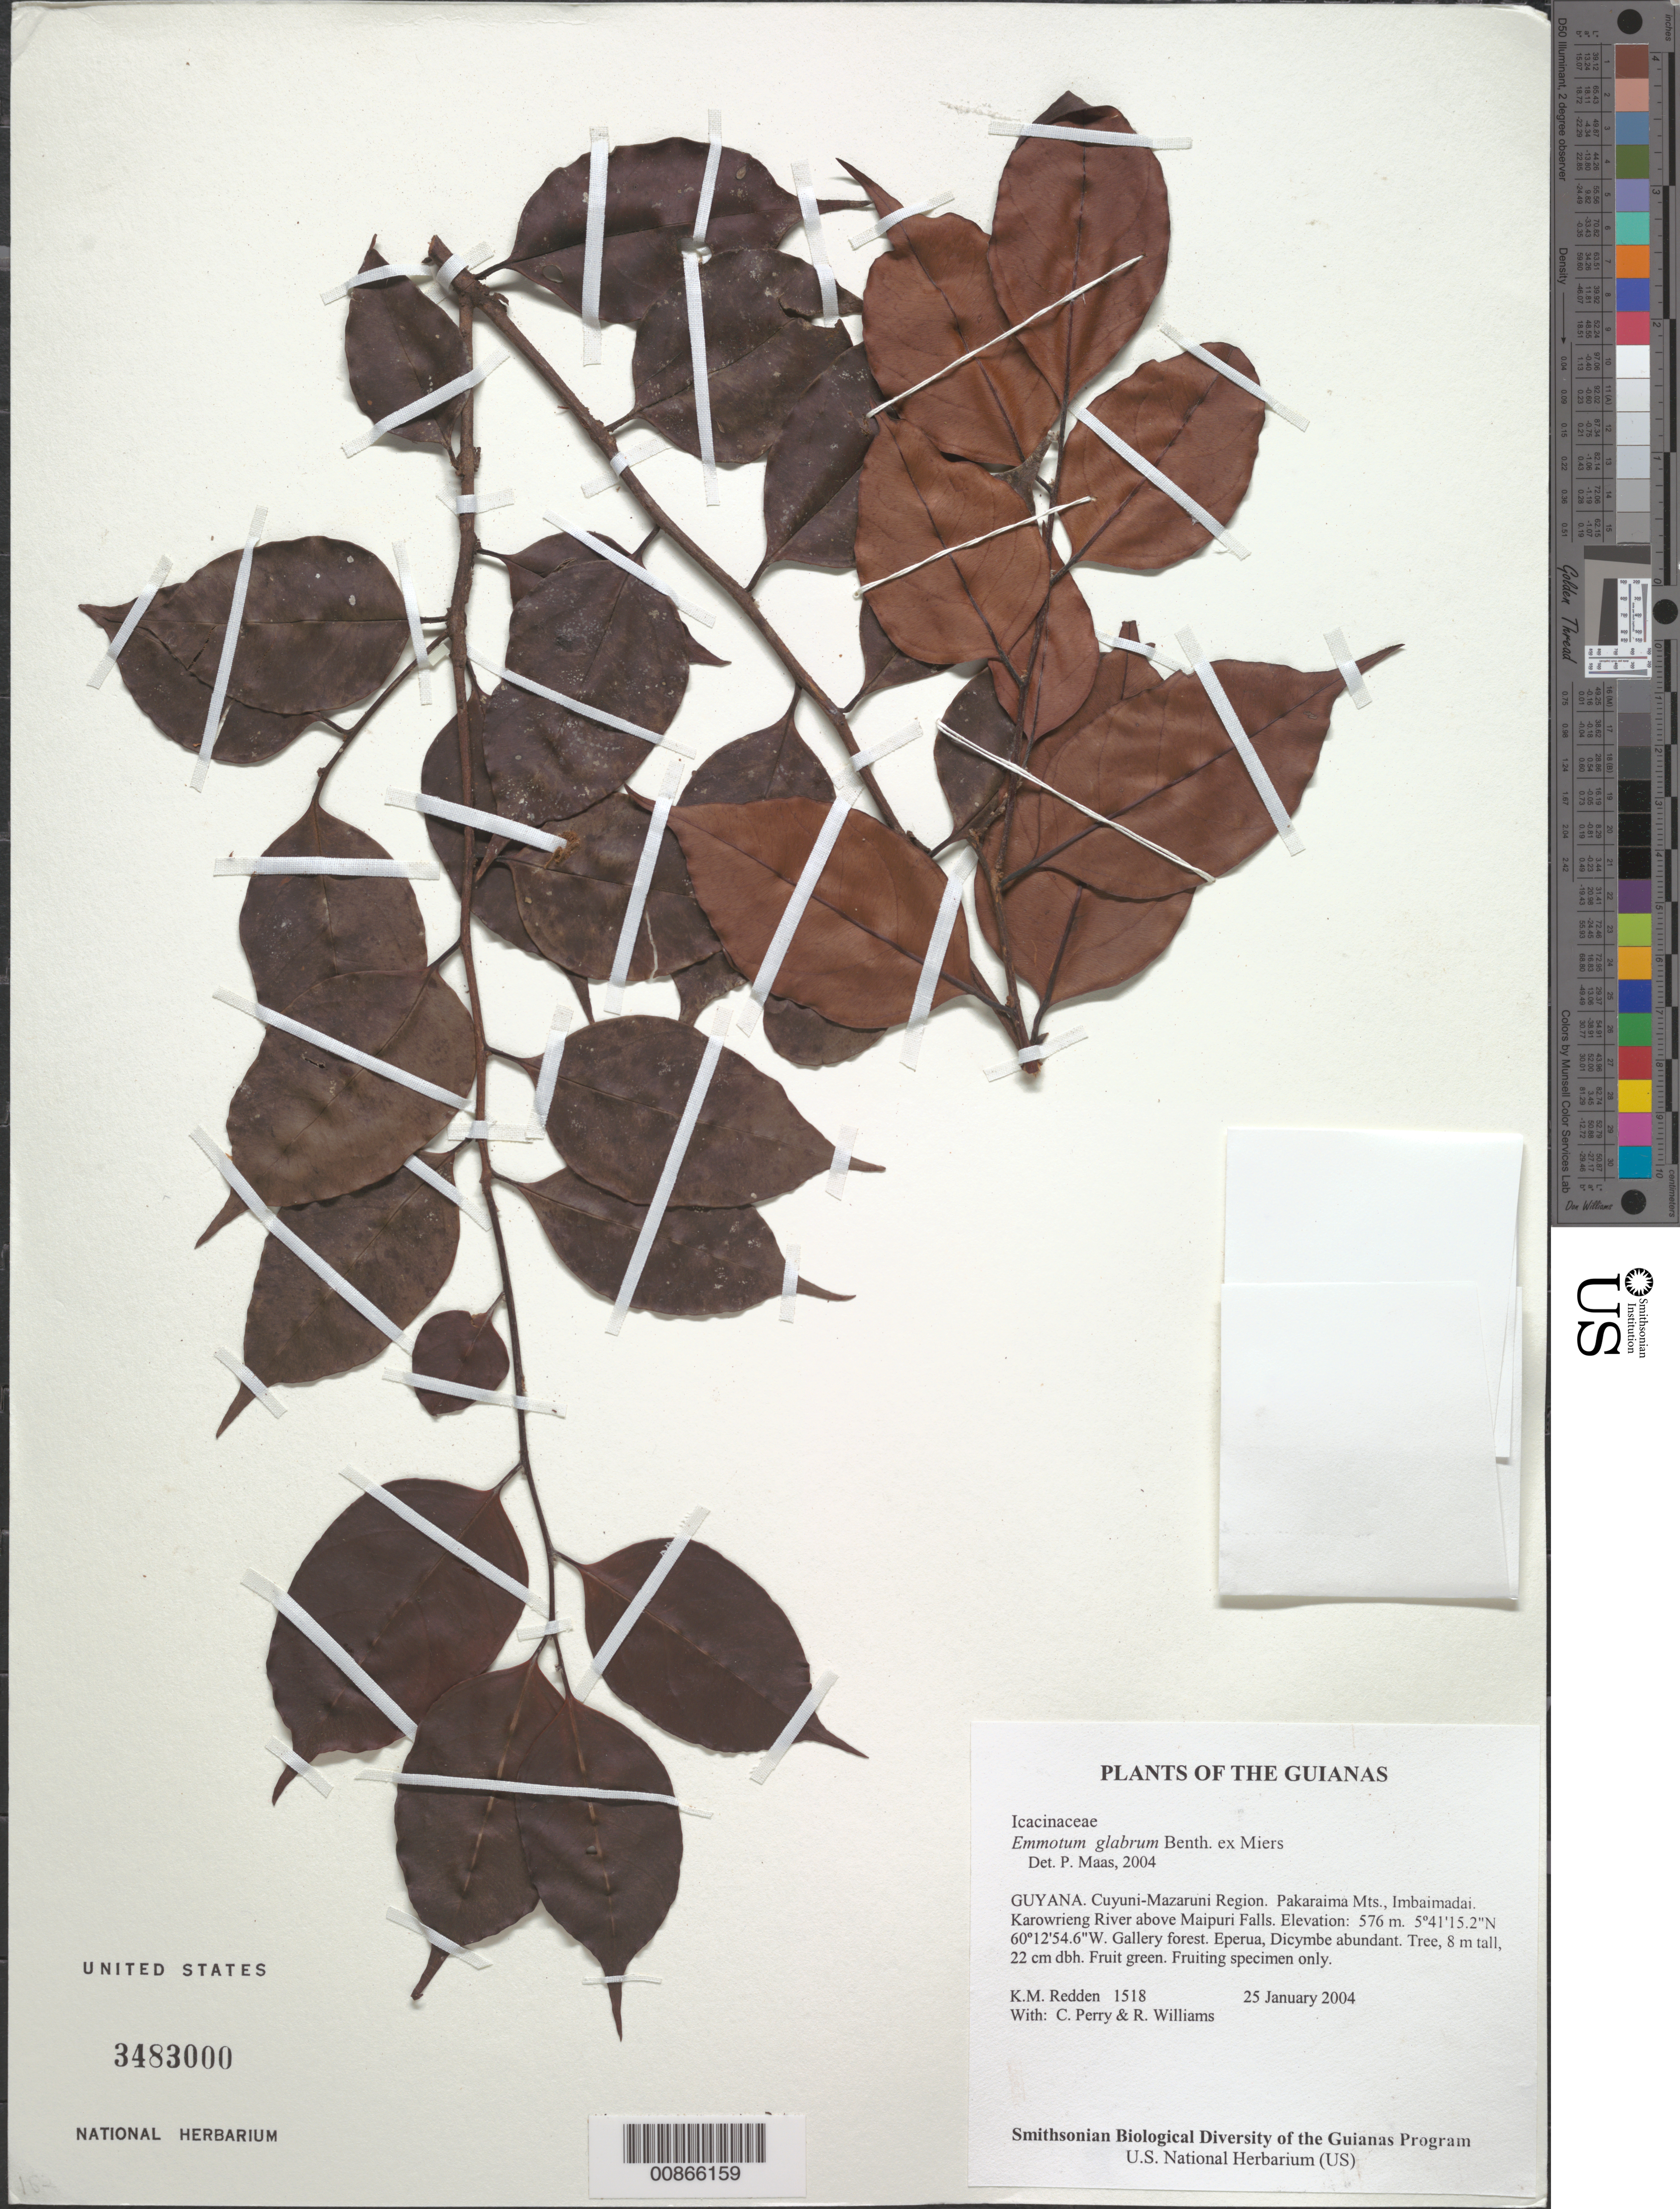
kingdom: Plantae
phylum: Tracheophyta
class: Magnoliopsida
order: Metteniusales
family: Metteniusaceae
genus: Emmotum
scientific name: Emmotum glabrum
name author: Benth. ex Miers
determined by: Maas, Paul J. M.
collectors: K. M. Redden, C. Perry & R. Williams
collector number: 1518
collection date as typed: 25 January 2004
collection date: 2004-01-25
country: Guyana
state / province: Cuyuni-Mazaruni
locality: Pakaraima Mts., Imbaimadai. Karowrieng River above Maipuri Falls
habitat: Gallery forest. Eperua, Dicymbe abundant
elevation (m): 576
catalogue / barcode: US 3483000